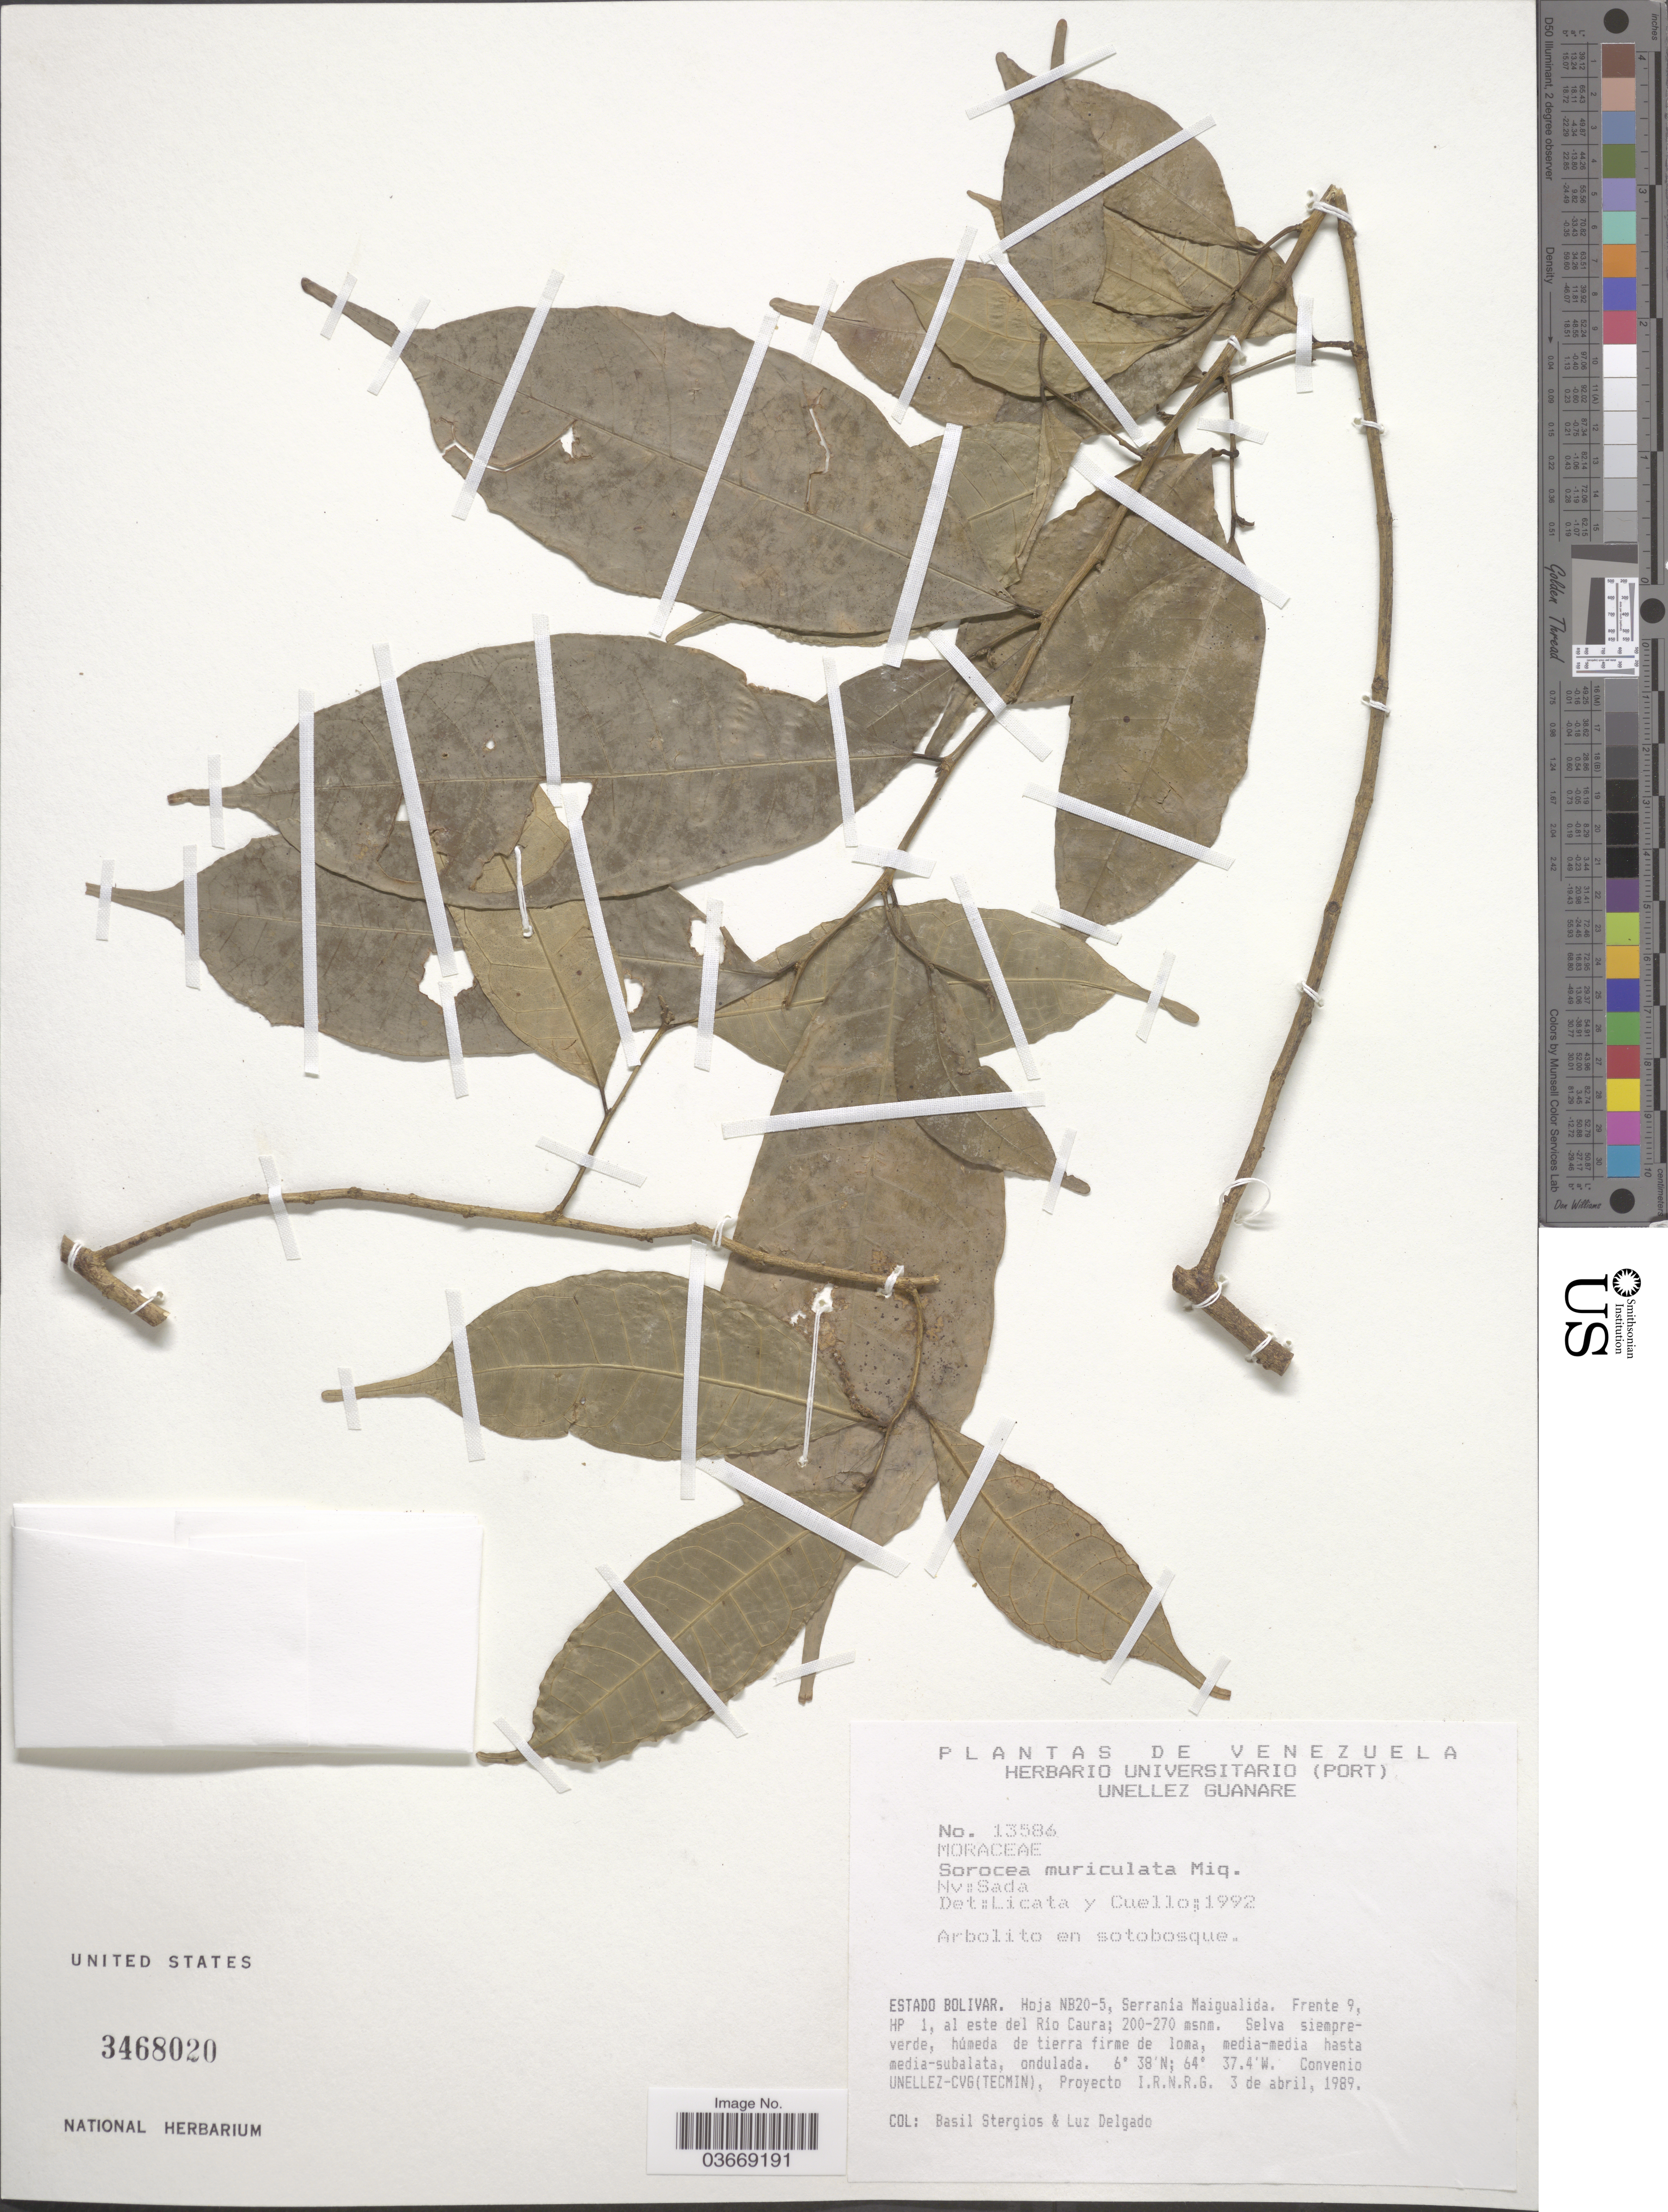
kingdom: Plantae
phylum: Tracheophyta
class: Magnoliopsida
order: Rosales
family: Moraceae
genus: Sorocea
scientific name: Sorocea muriculata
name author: Miq.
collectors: B. G. Stergios & L. Delgado V.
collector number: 13586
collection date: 1989-04-03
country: Venezuela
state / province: Bolivar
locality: Serrania Maigualida, E del río Caura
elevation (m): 200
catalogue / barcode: US 3468020